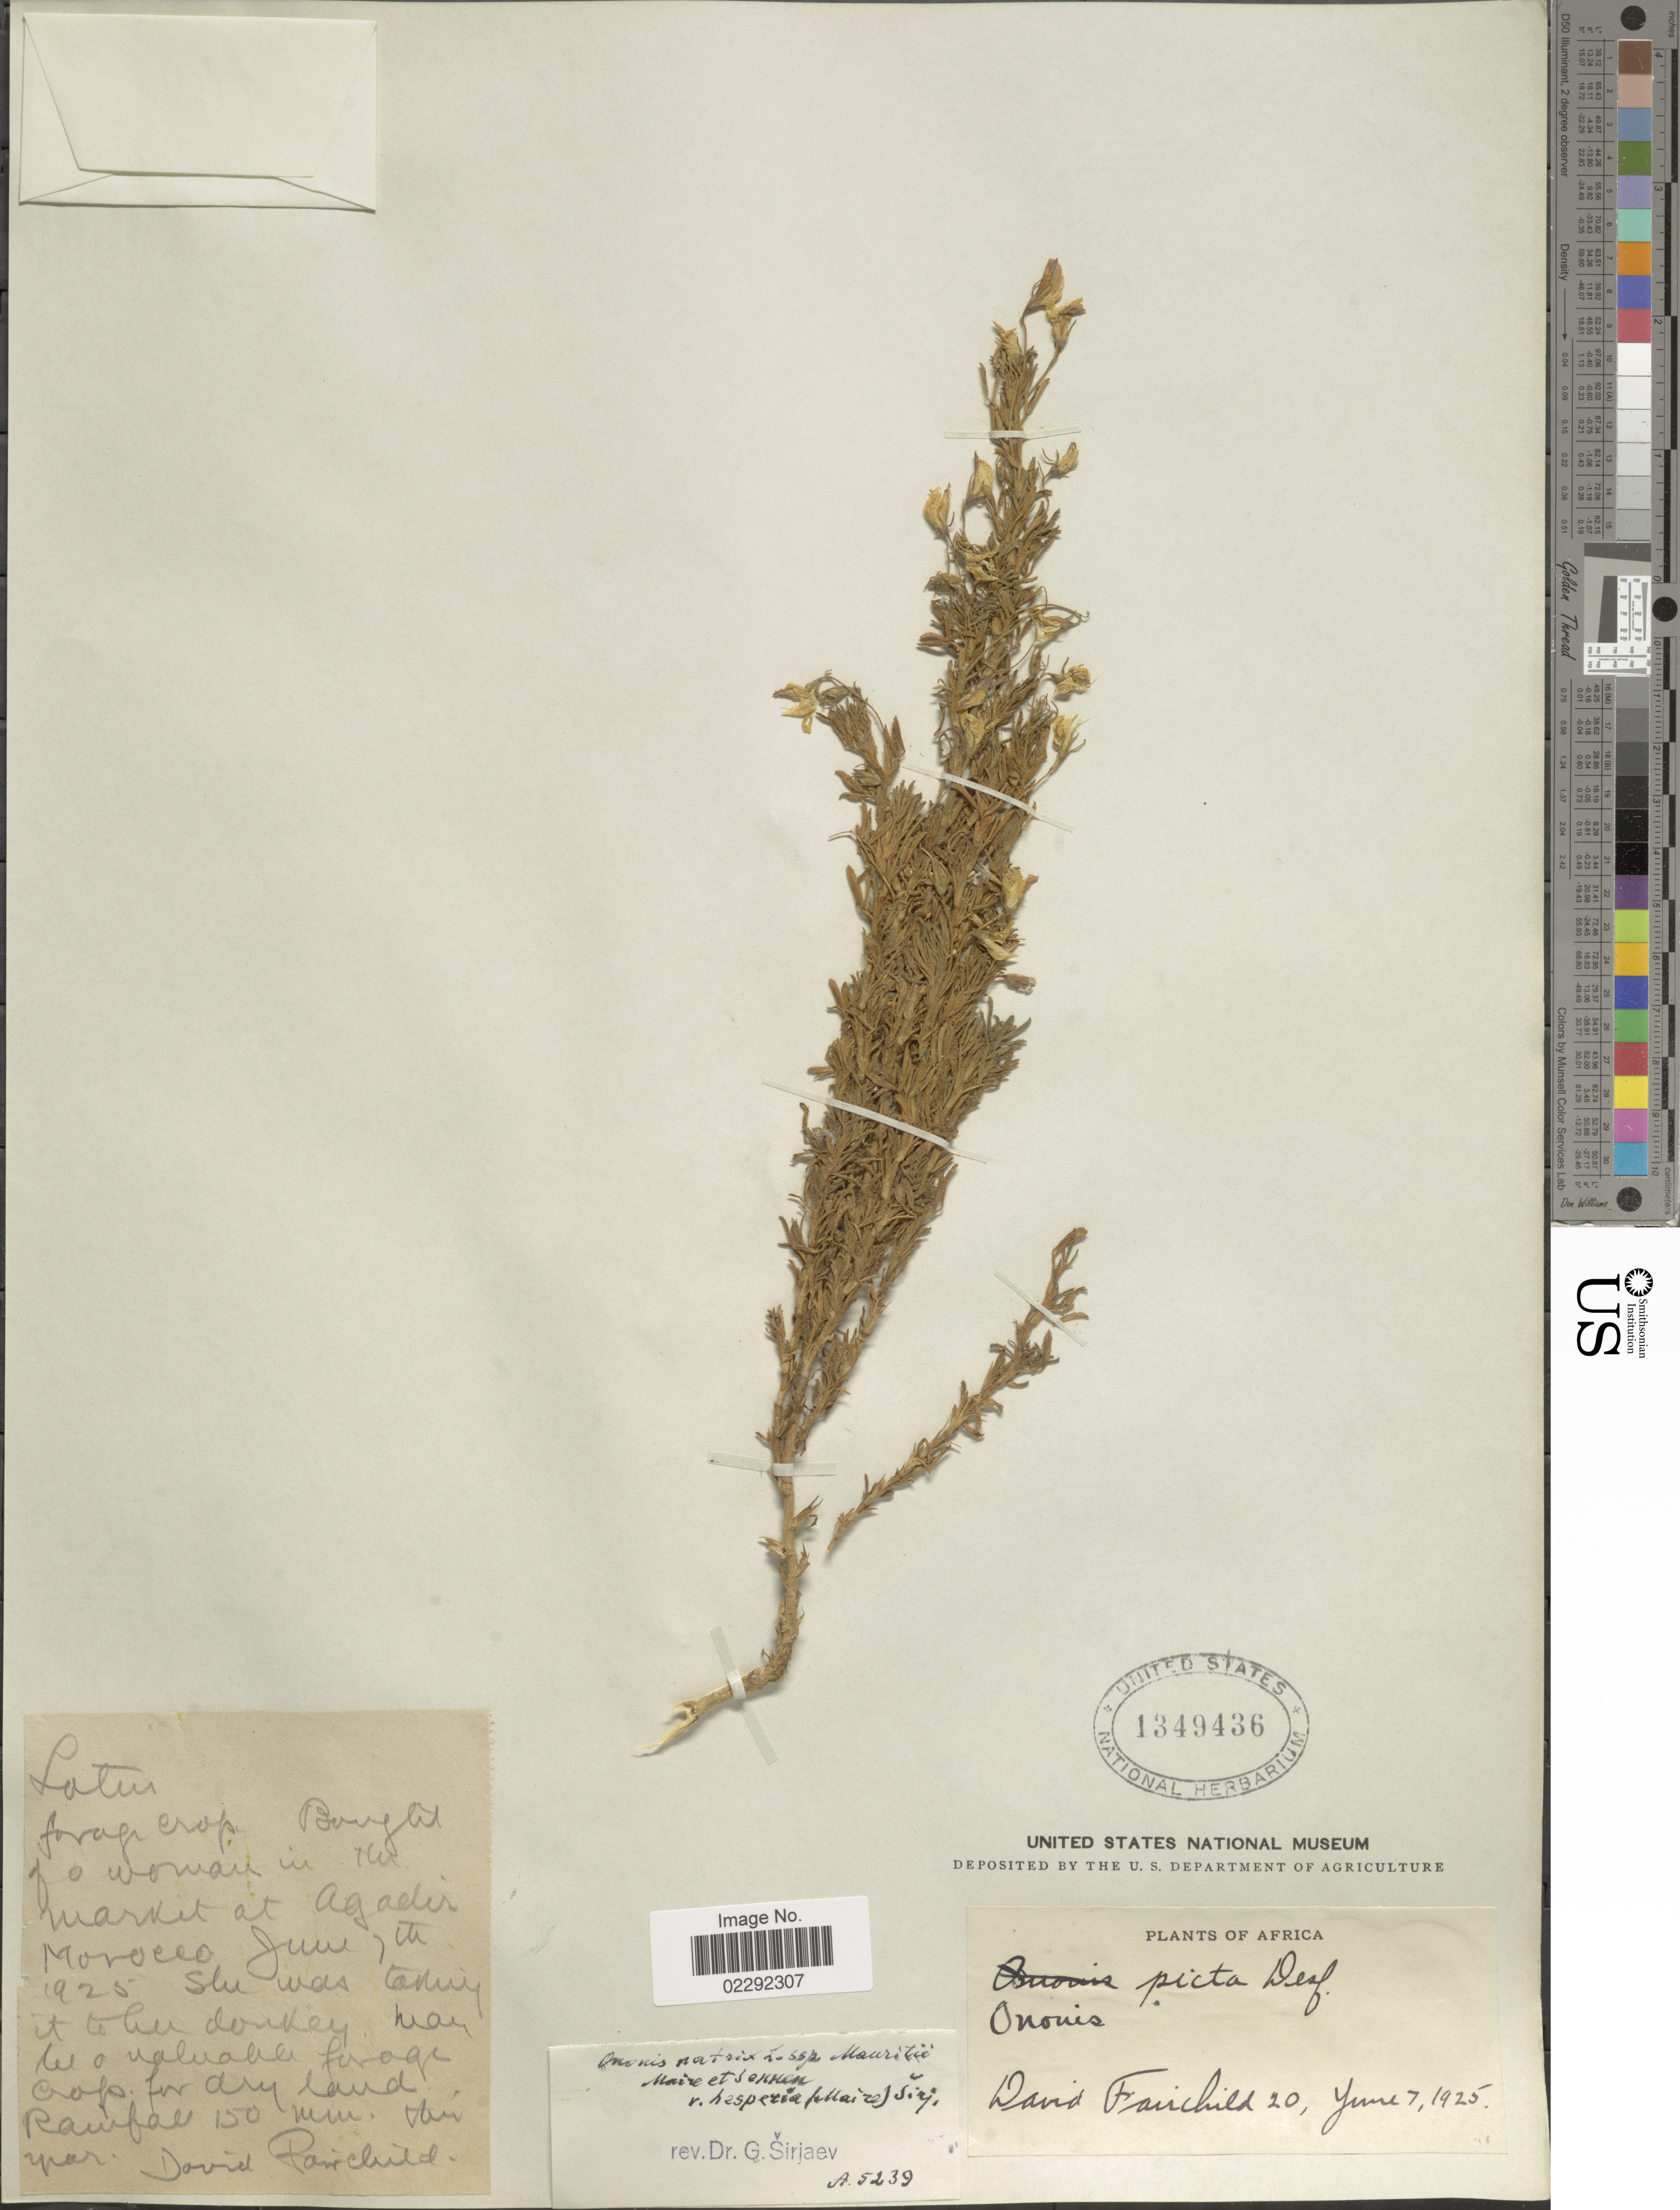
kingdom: Plantae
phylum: Tracheophyta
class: Magnoliopsida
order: Fabales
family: Fabaceae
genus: Ononis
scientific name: Ononis natrix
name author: L.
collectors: D. Fairchild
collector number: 20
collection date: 1925-06-07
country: Morocco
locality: In the market at Agadir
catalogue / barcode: US 1349436